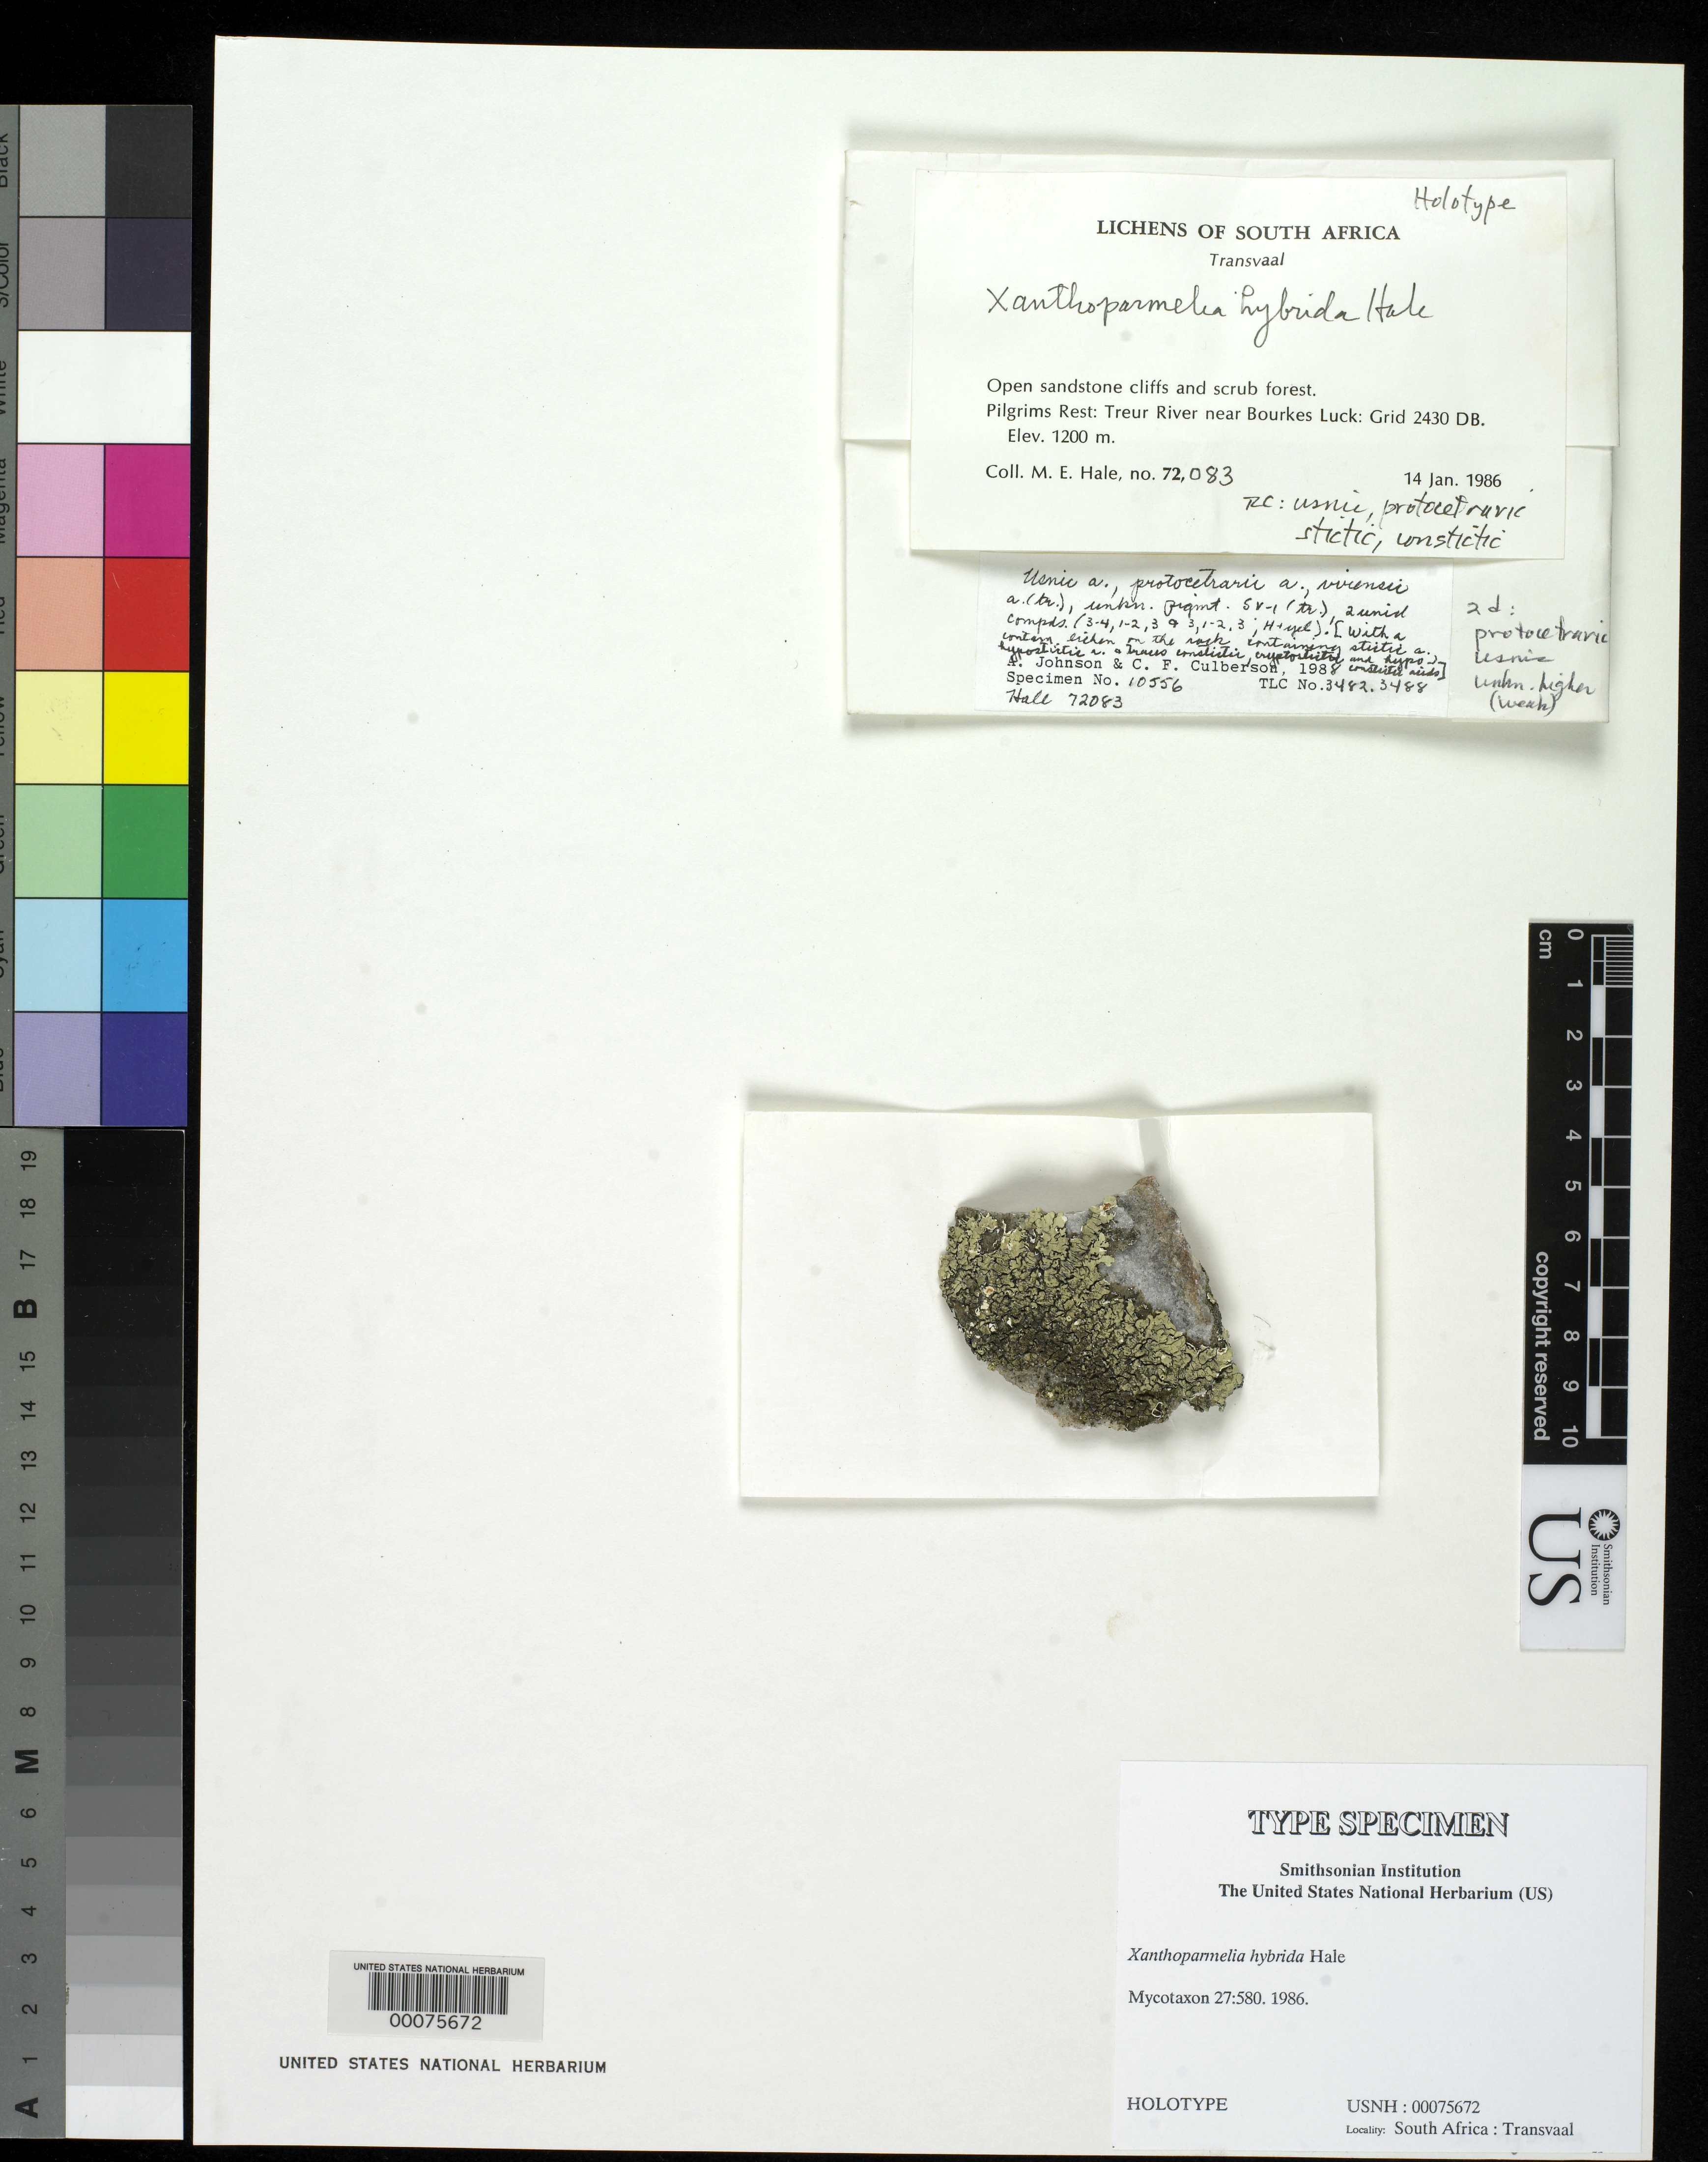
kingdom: Fungi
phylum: Ascomycota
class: Lecanoromycetes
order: Lecanorales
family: Parmeliaceae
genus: Xanthoparmelia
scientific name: Xanthoparmelia hybrida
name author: Hale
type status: Holotype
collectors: M. Hale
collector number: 72083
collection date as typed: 14 Jan 1986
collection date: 1986-01-14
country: South Africa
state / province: Mpumalanga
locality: Grid 2430 DB, Pilgrims Rest, Treur River near Bourkes Luck, open sandstone cliffs and scrub forest. Transvaal.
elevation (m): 1200